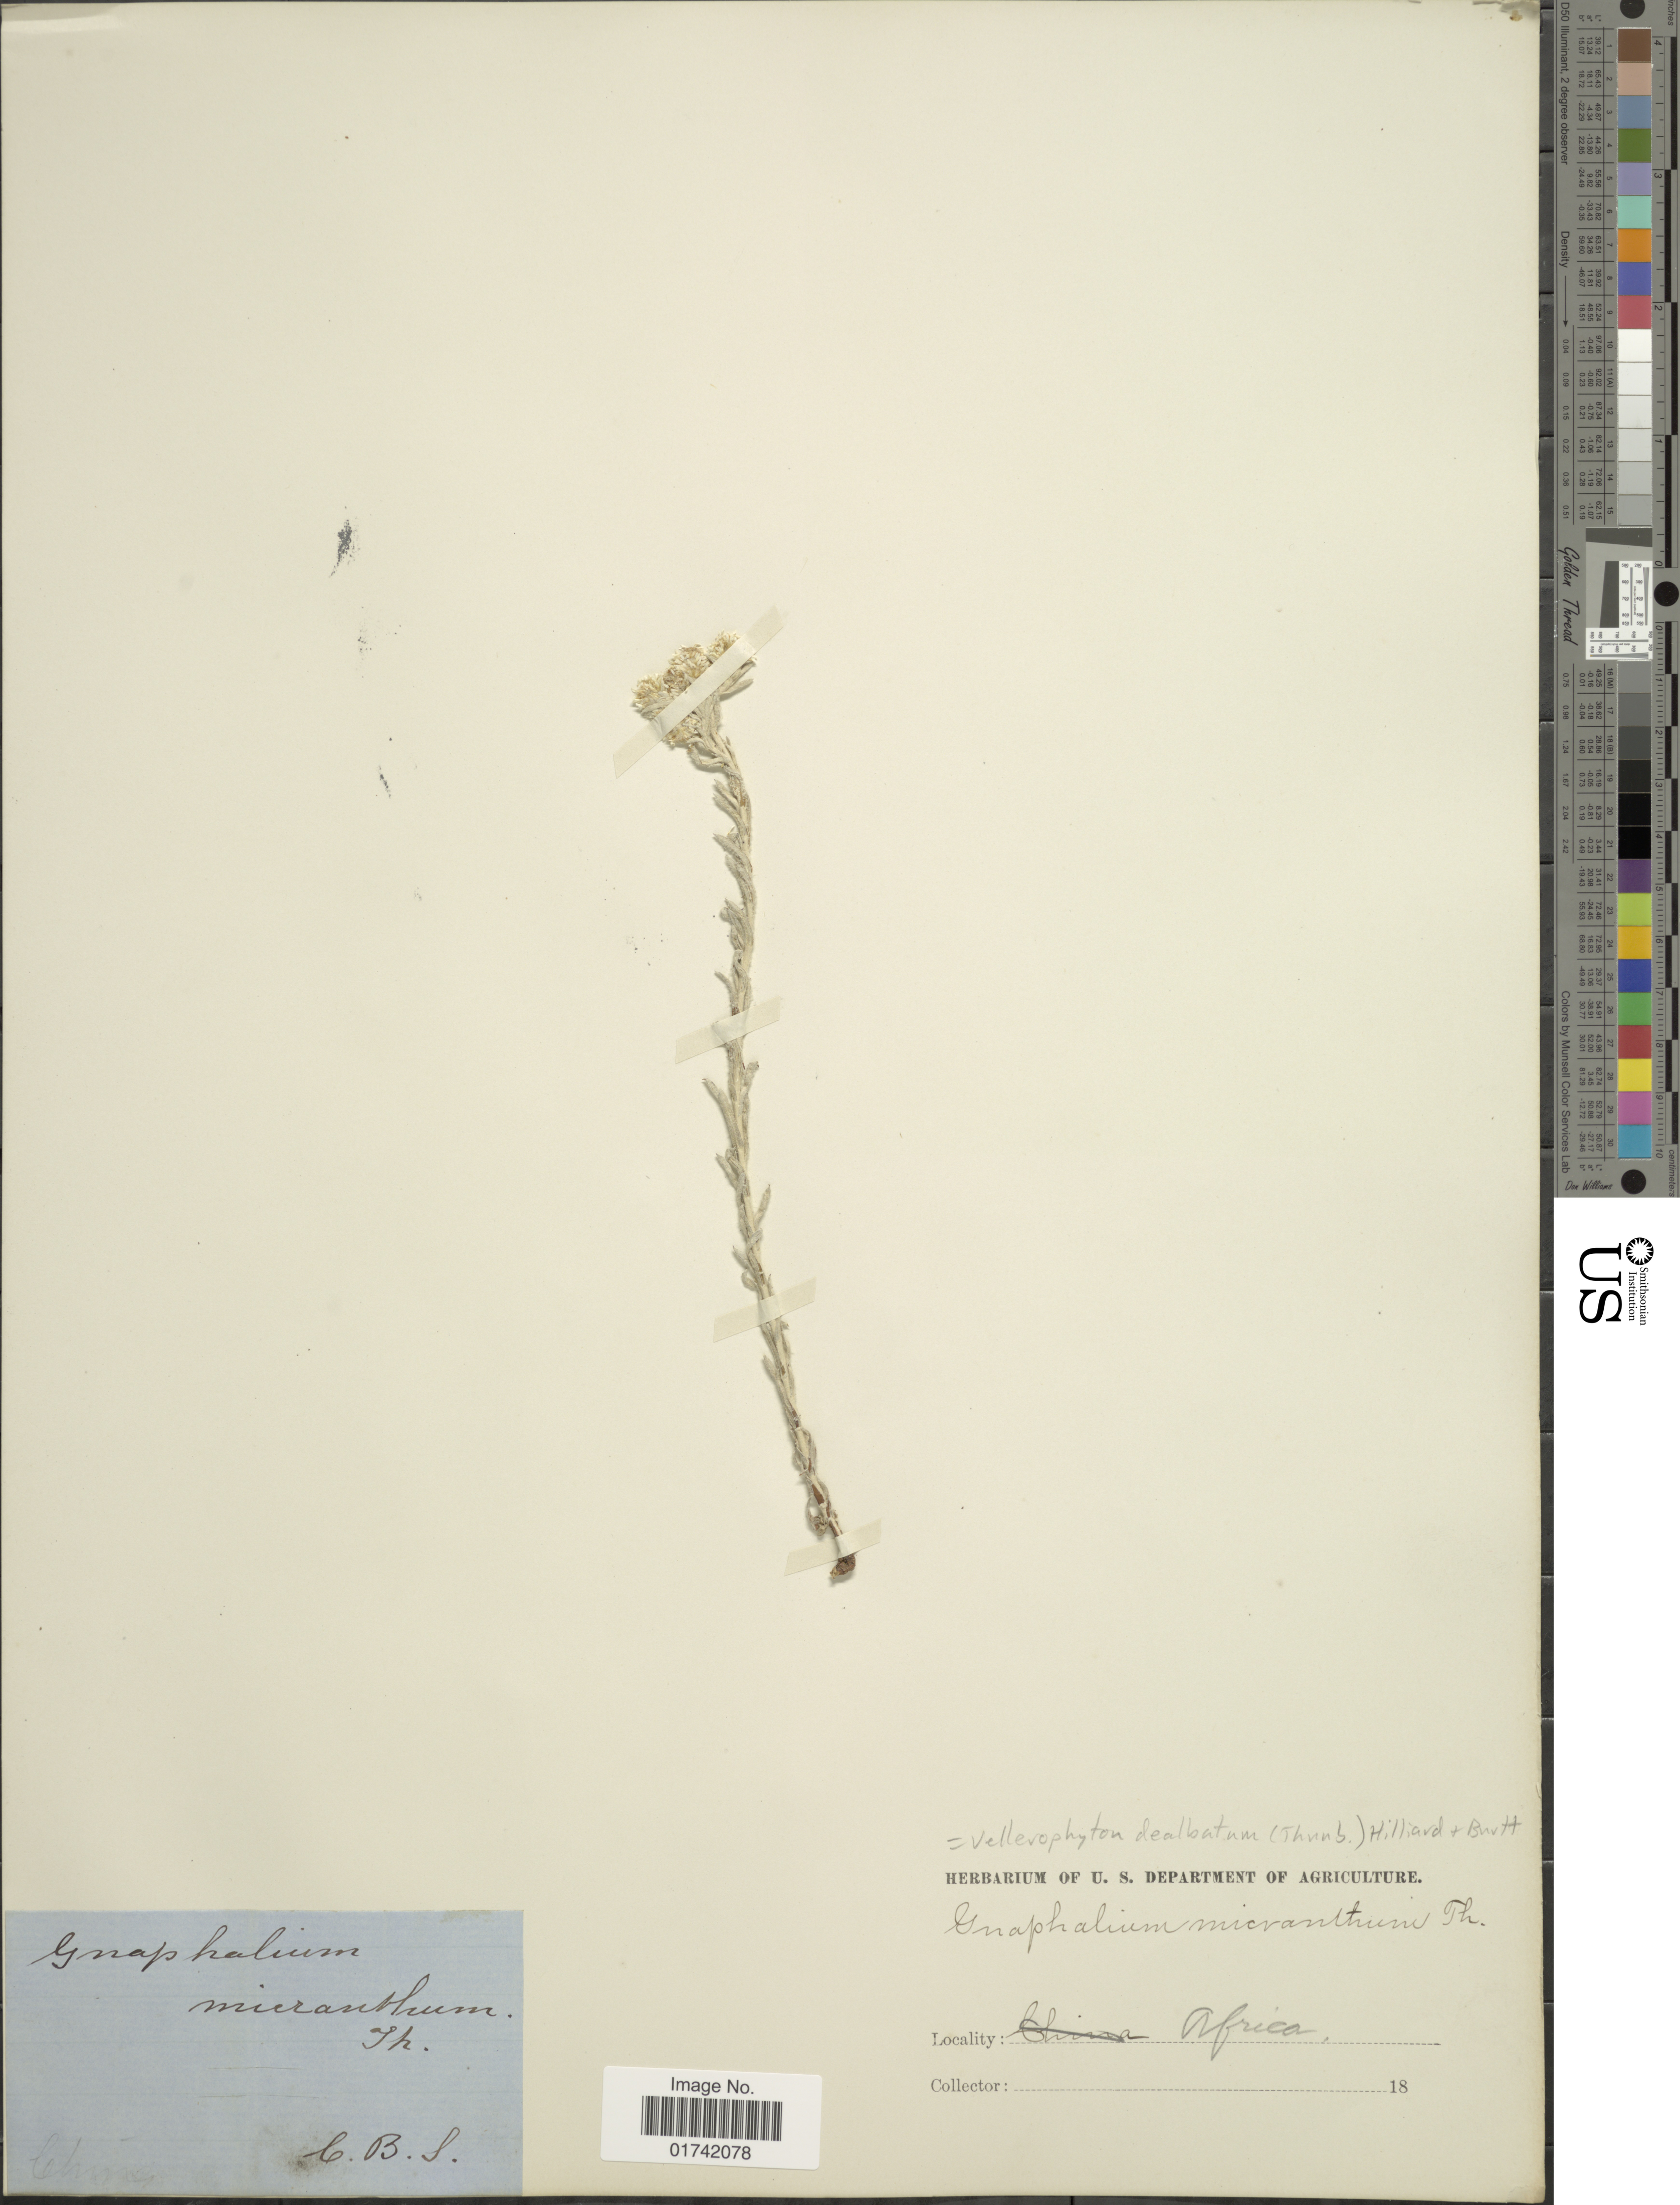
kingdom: Plantae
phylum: Tracheophyta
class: Magnoliopsida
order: Asterales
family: Asteraceae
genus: Vellereophyton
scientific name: Vellereophyton dealbatum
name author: (Thunb.) Hilliard & B.L. Burtt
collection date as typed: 18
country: South Africa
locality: Africa, C.B.S. [=Caput Bona Spei, Cape of Good Hope]